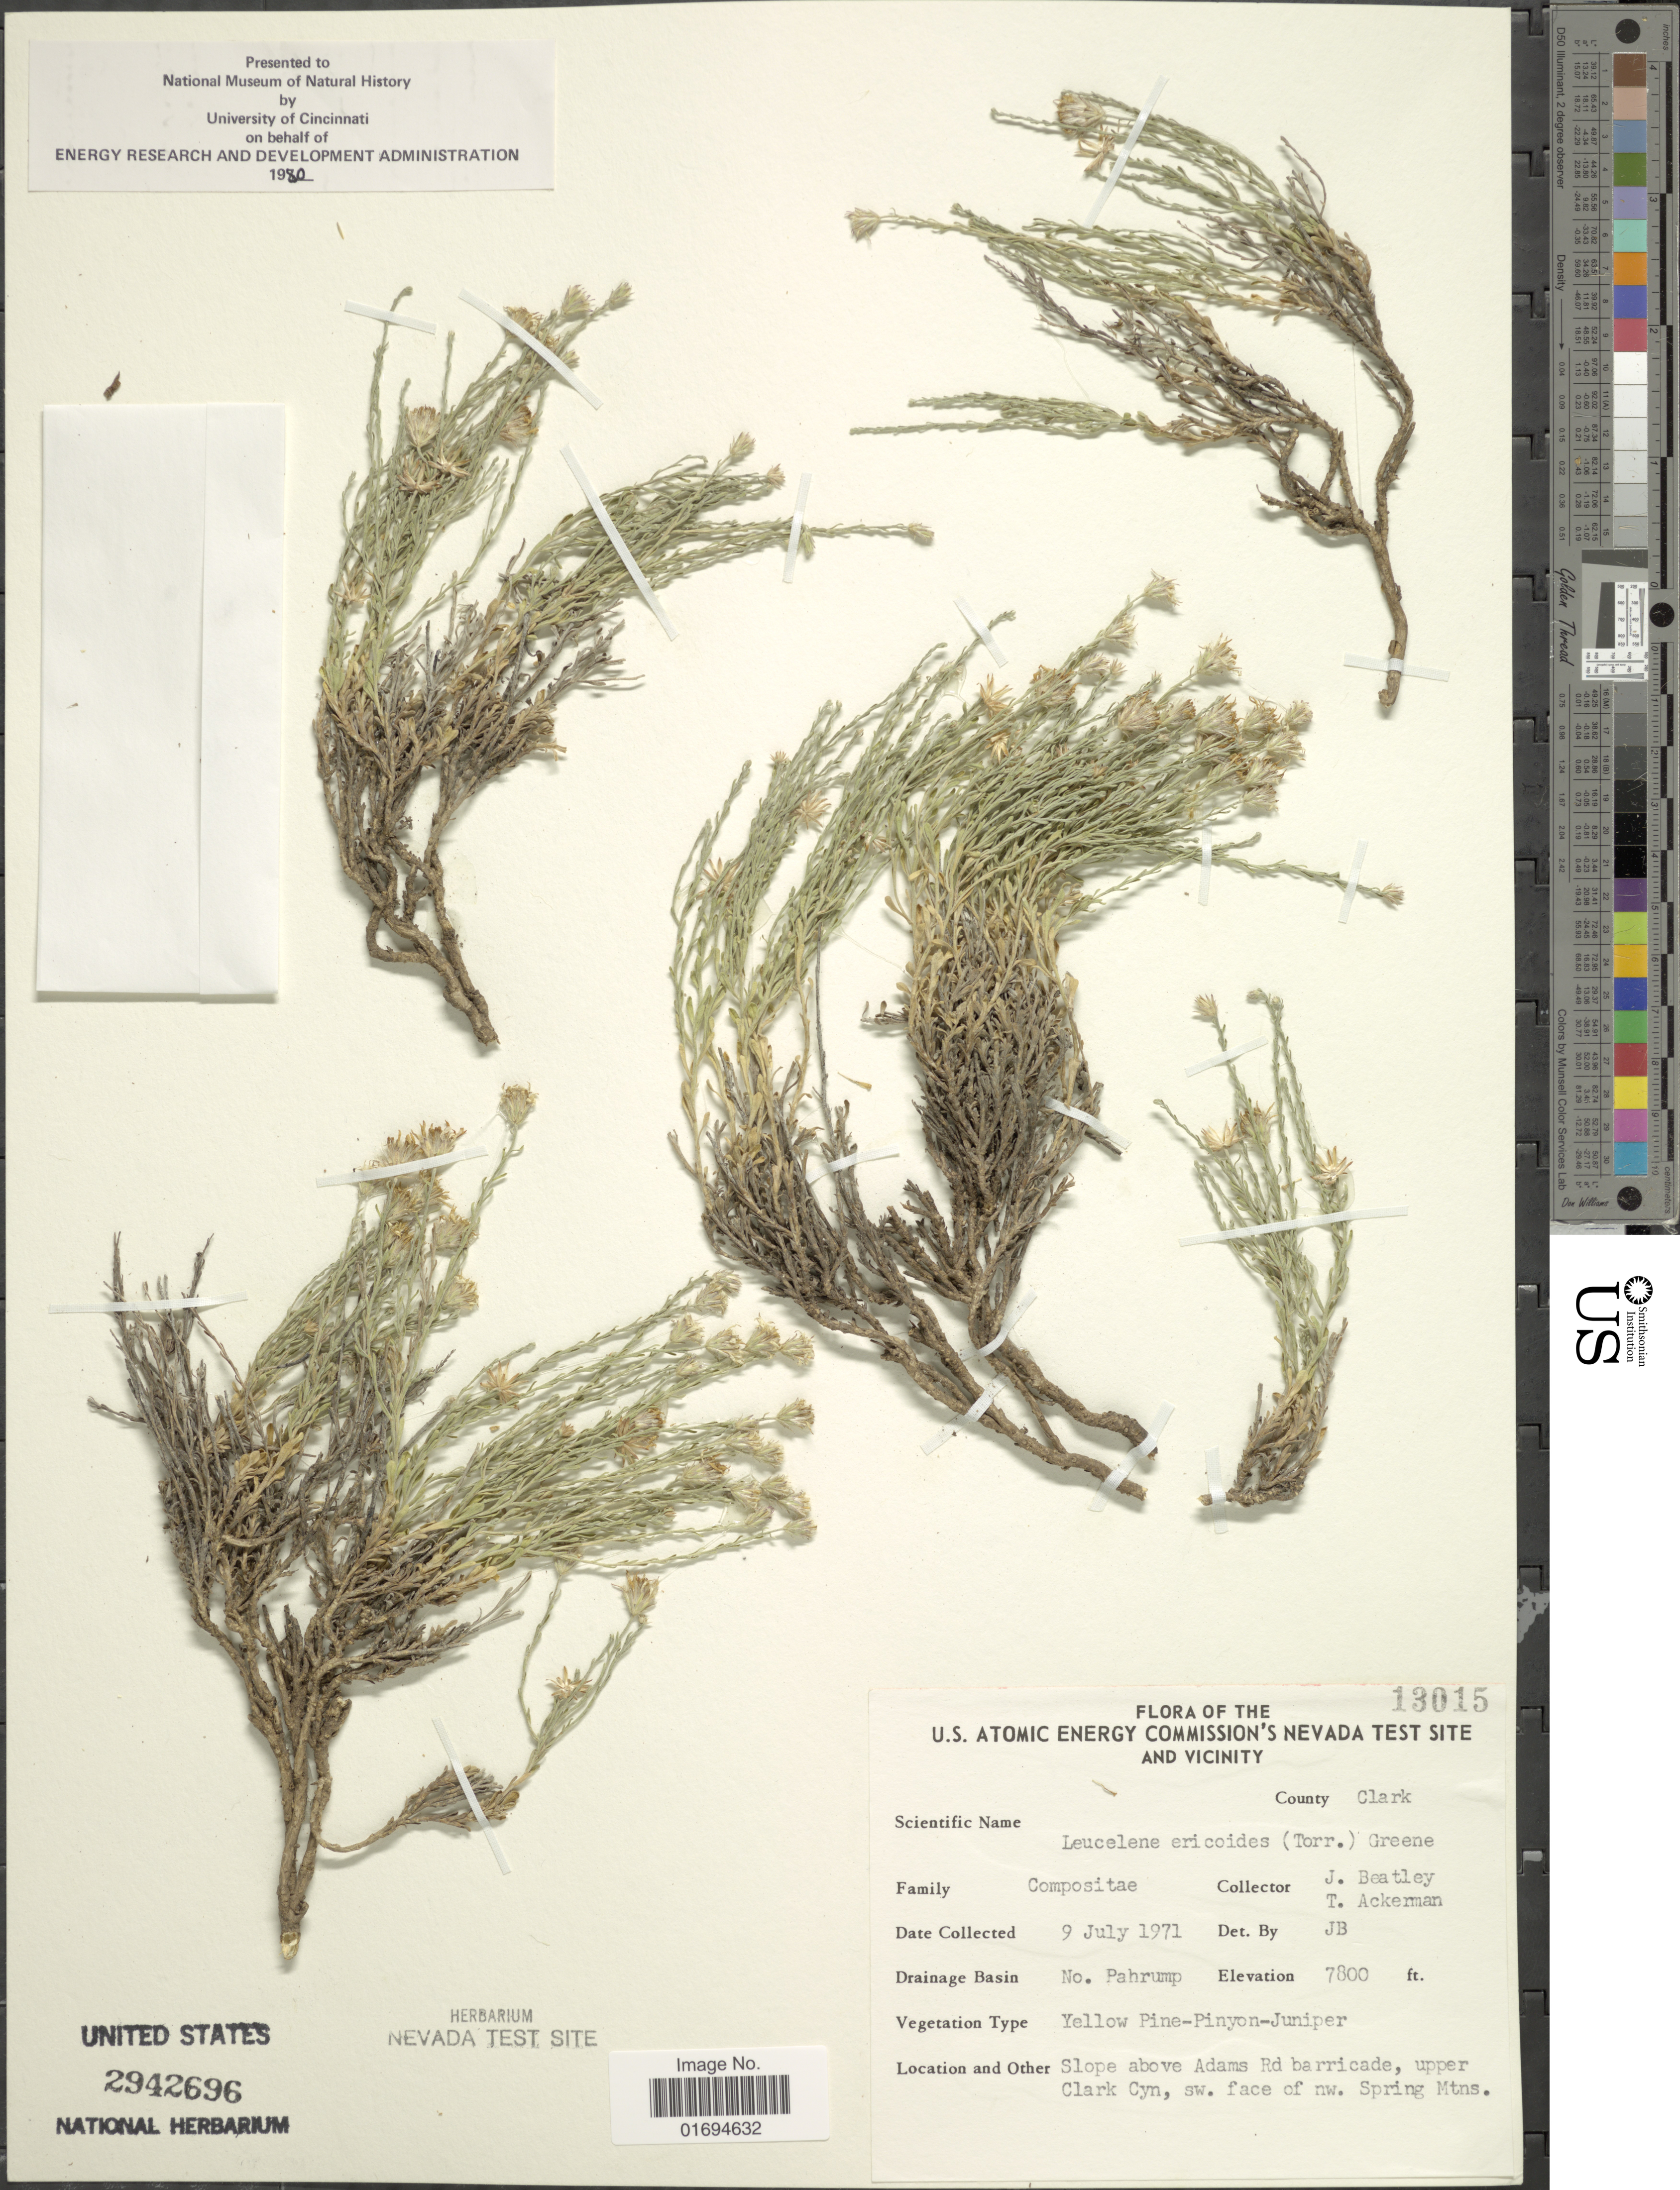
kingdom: Plantae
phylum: Tracheophyta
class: Magnoliopsida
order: Asterales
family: Asteraceae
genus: Chaetopappa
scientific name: Chaetopappa ericoides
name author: (Torr.) G.L. Nesom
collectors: J. C. Beatley & T. Ackerman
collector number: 13015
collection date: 1971-07-09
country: United States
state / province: Nevada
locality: U.S. Atomic Energy Commission's Nevada Test site and vicinity, County Clark, Drainage Basin: No. Pahrump. Slope above Adams Rd barricade, upper Clark Cyn, sw. face of nw. Spring Mtns.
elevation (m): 2377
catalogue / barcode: US 2942696